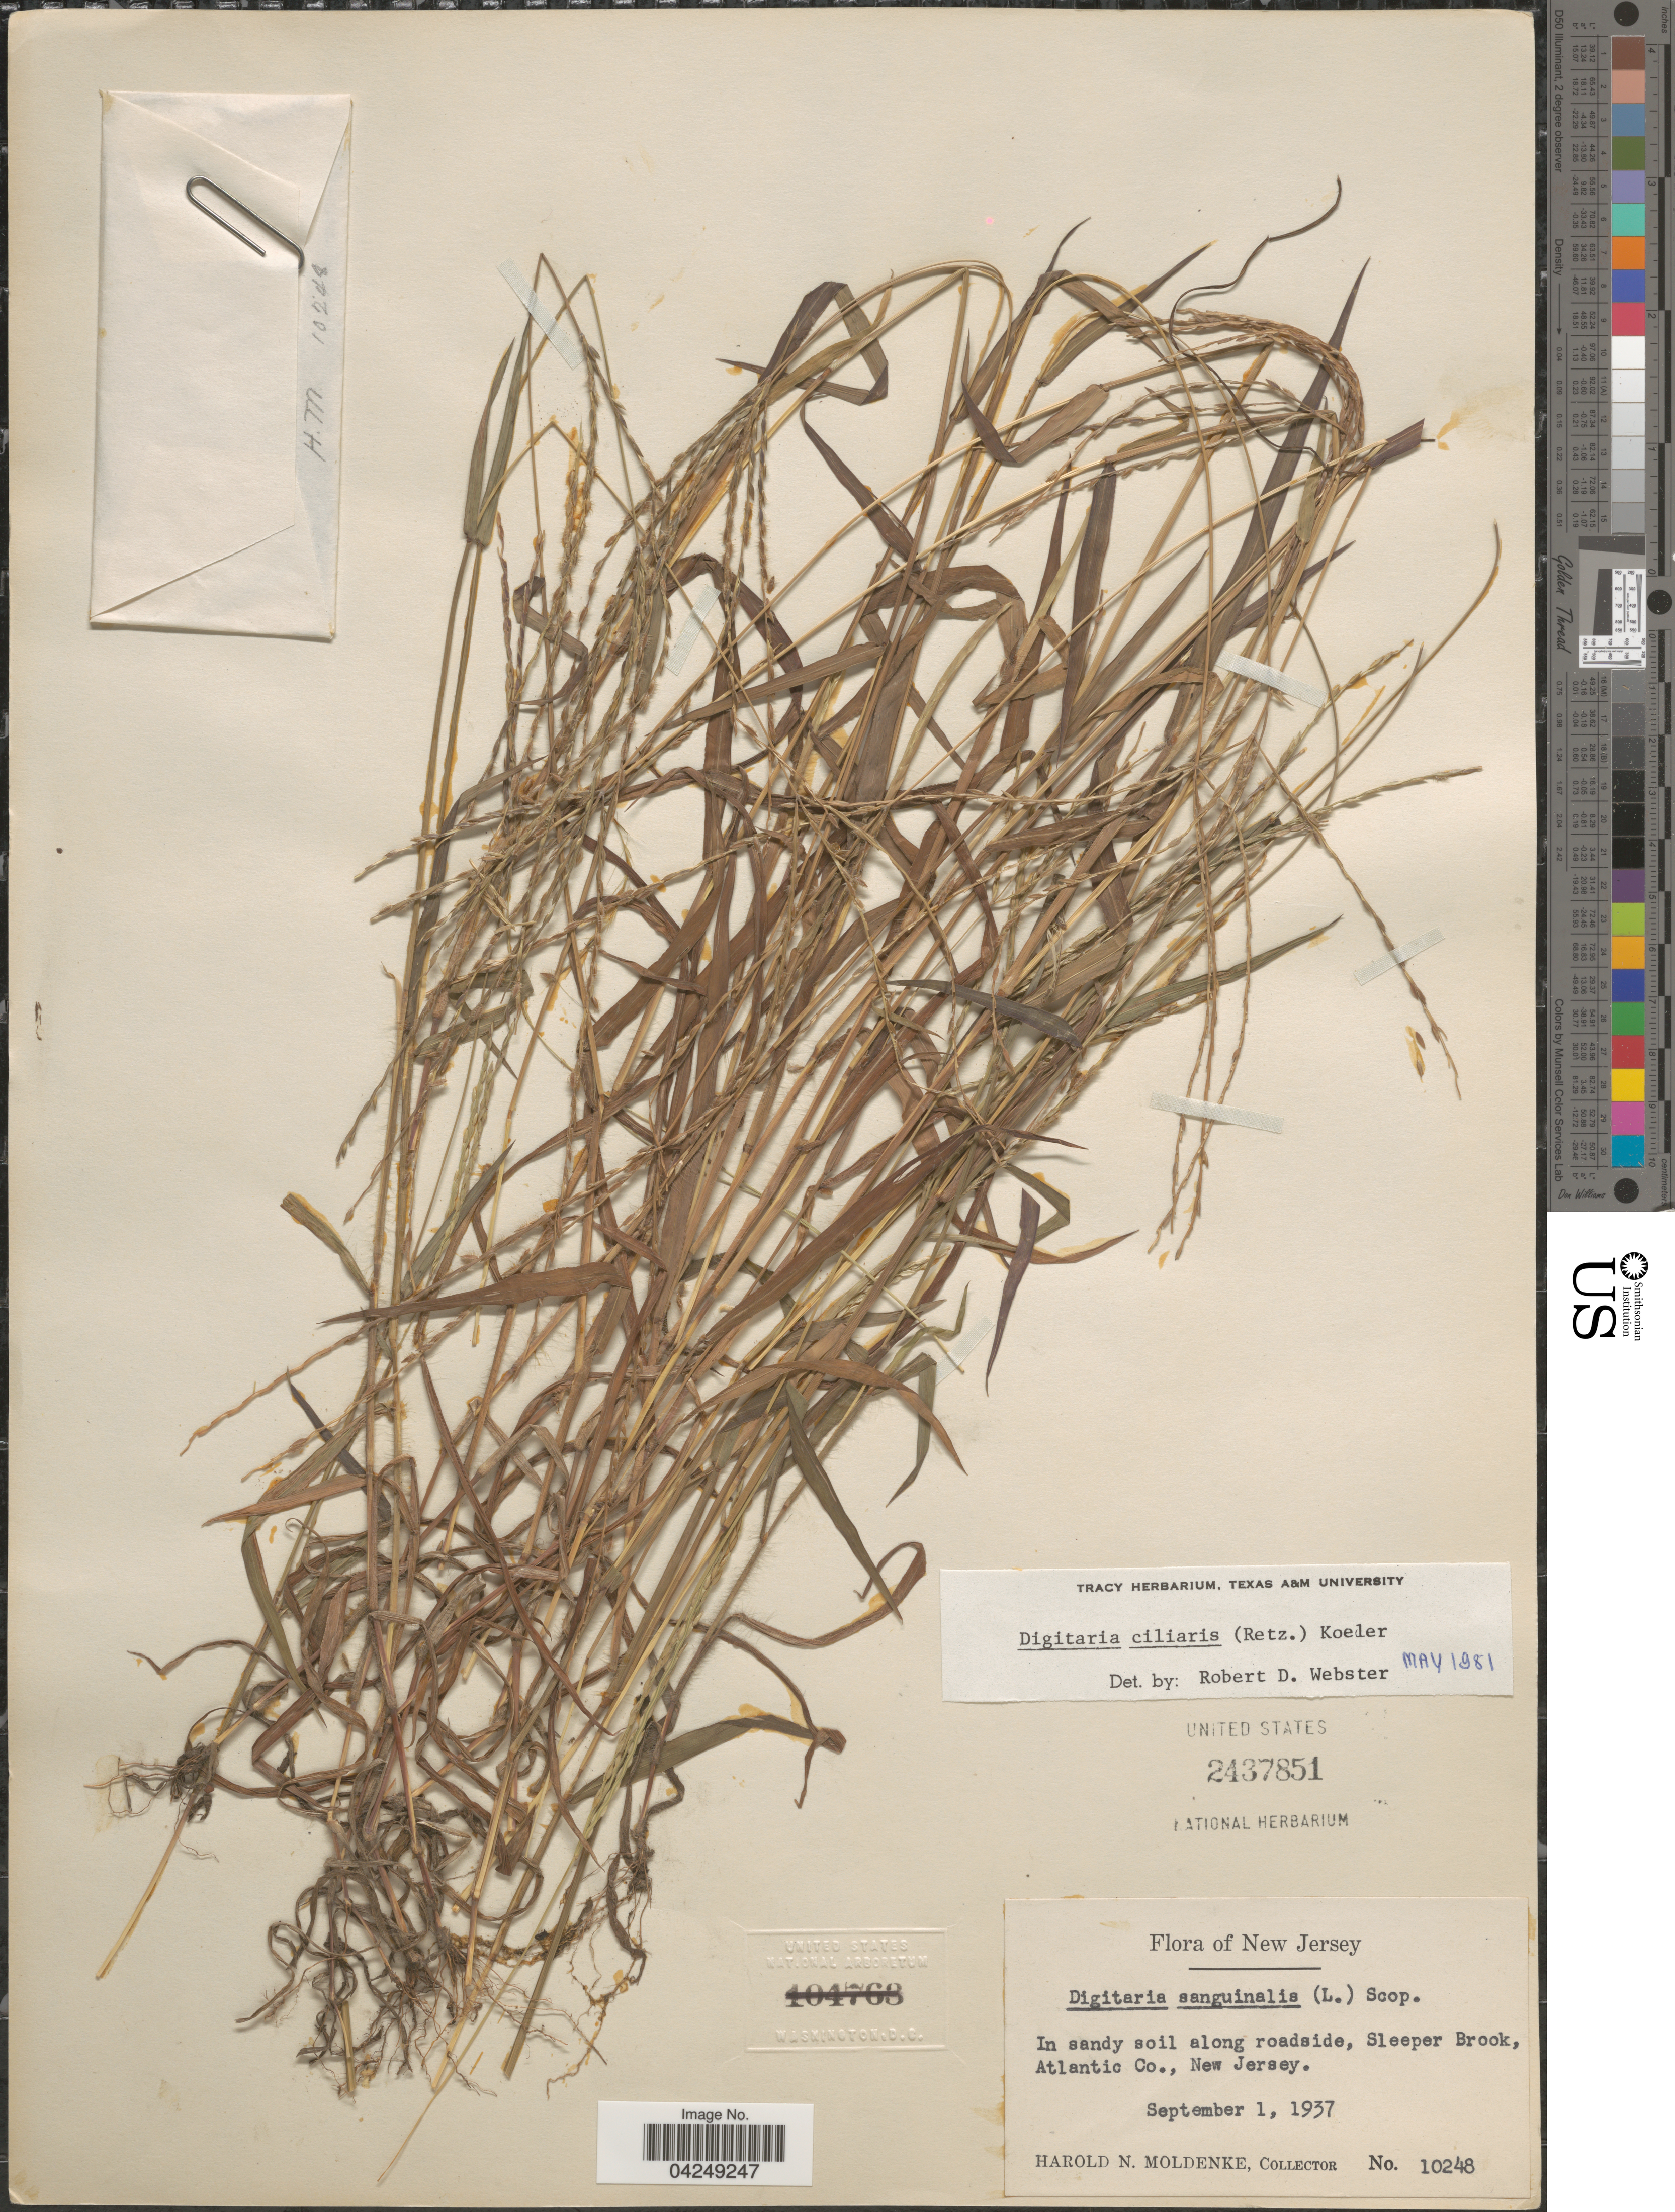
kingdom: Plantae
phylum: Tracheophyta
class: Liliopsida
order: Poales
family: Poaceae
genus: Digitaria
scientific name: Digitaria ciliaris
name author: (Retz.) Koeler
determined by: Webster, Robert D.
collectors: H. N. Moldenke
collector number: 10248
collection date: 1937-09-01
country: United States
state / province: New Jersey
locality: In sandy soil along roadside, Sleeper Brook, Atlantic Co.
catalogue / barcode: US 2437851